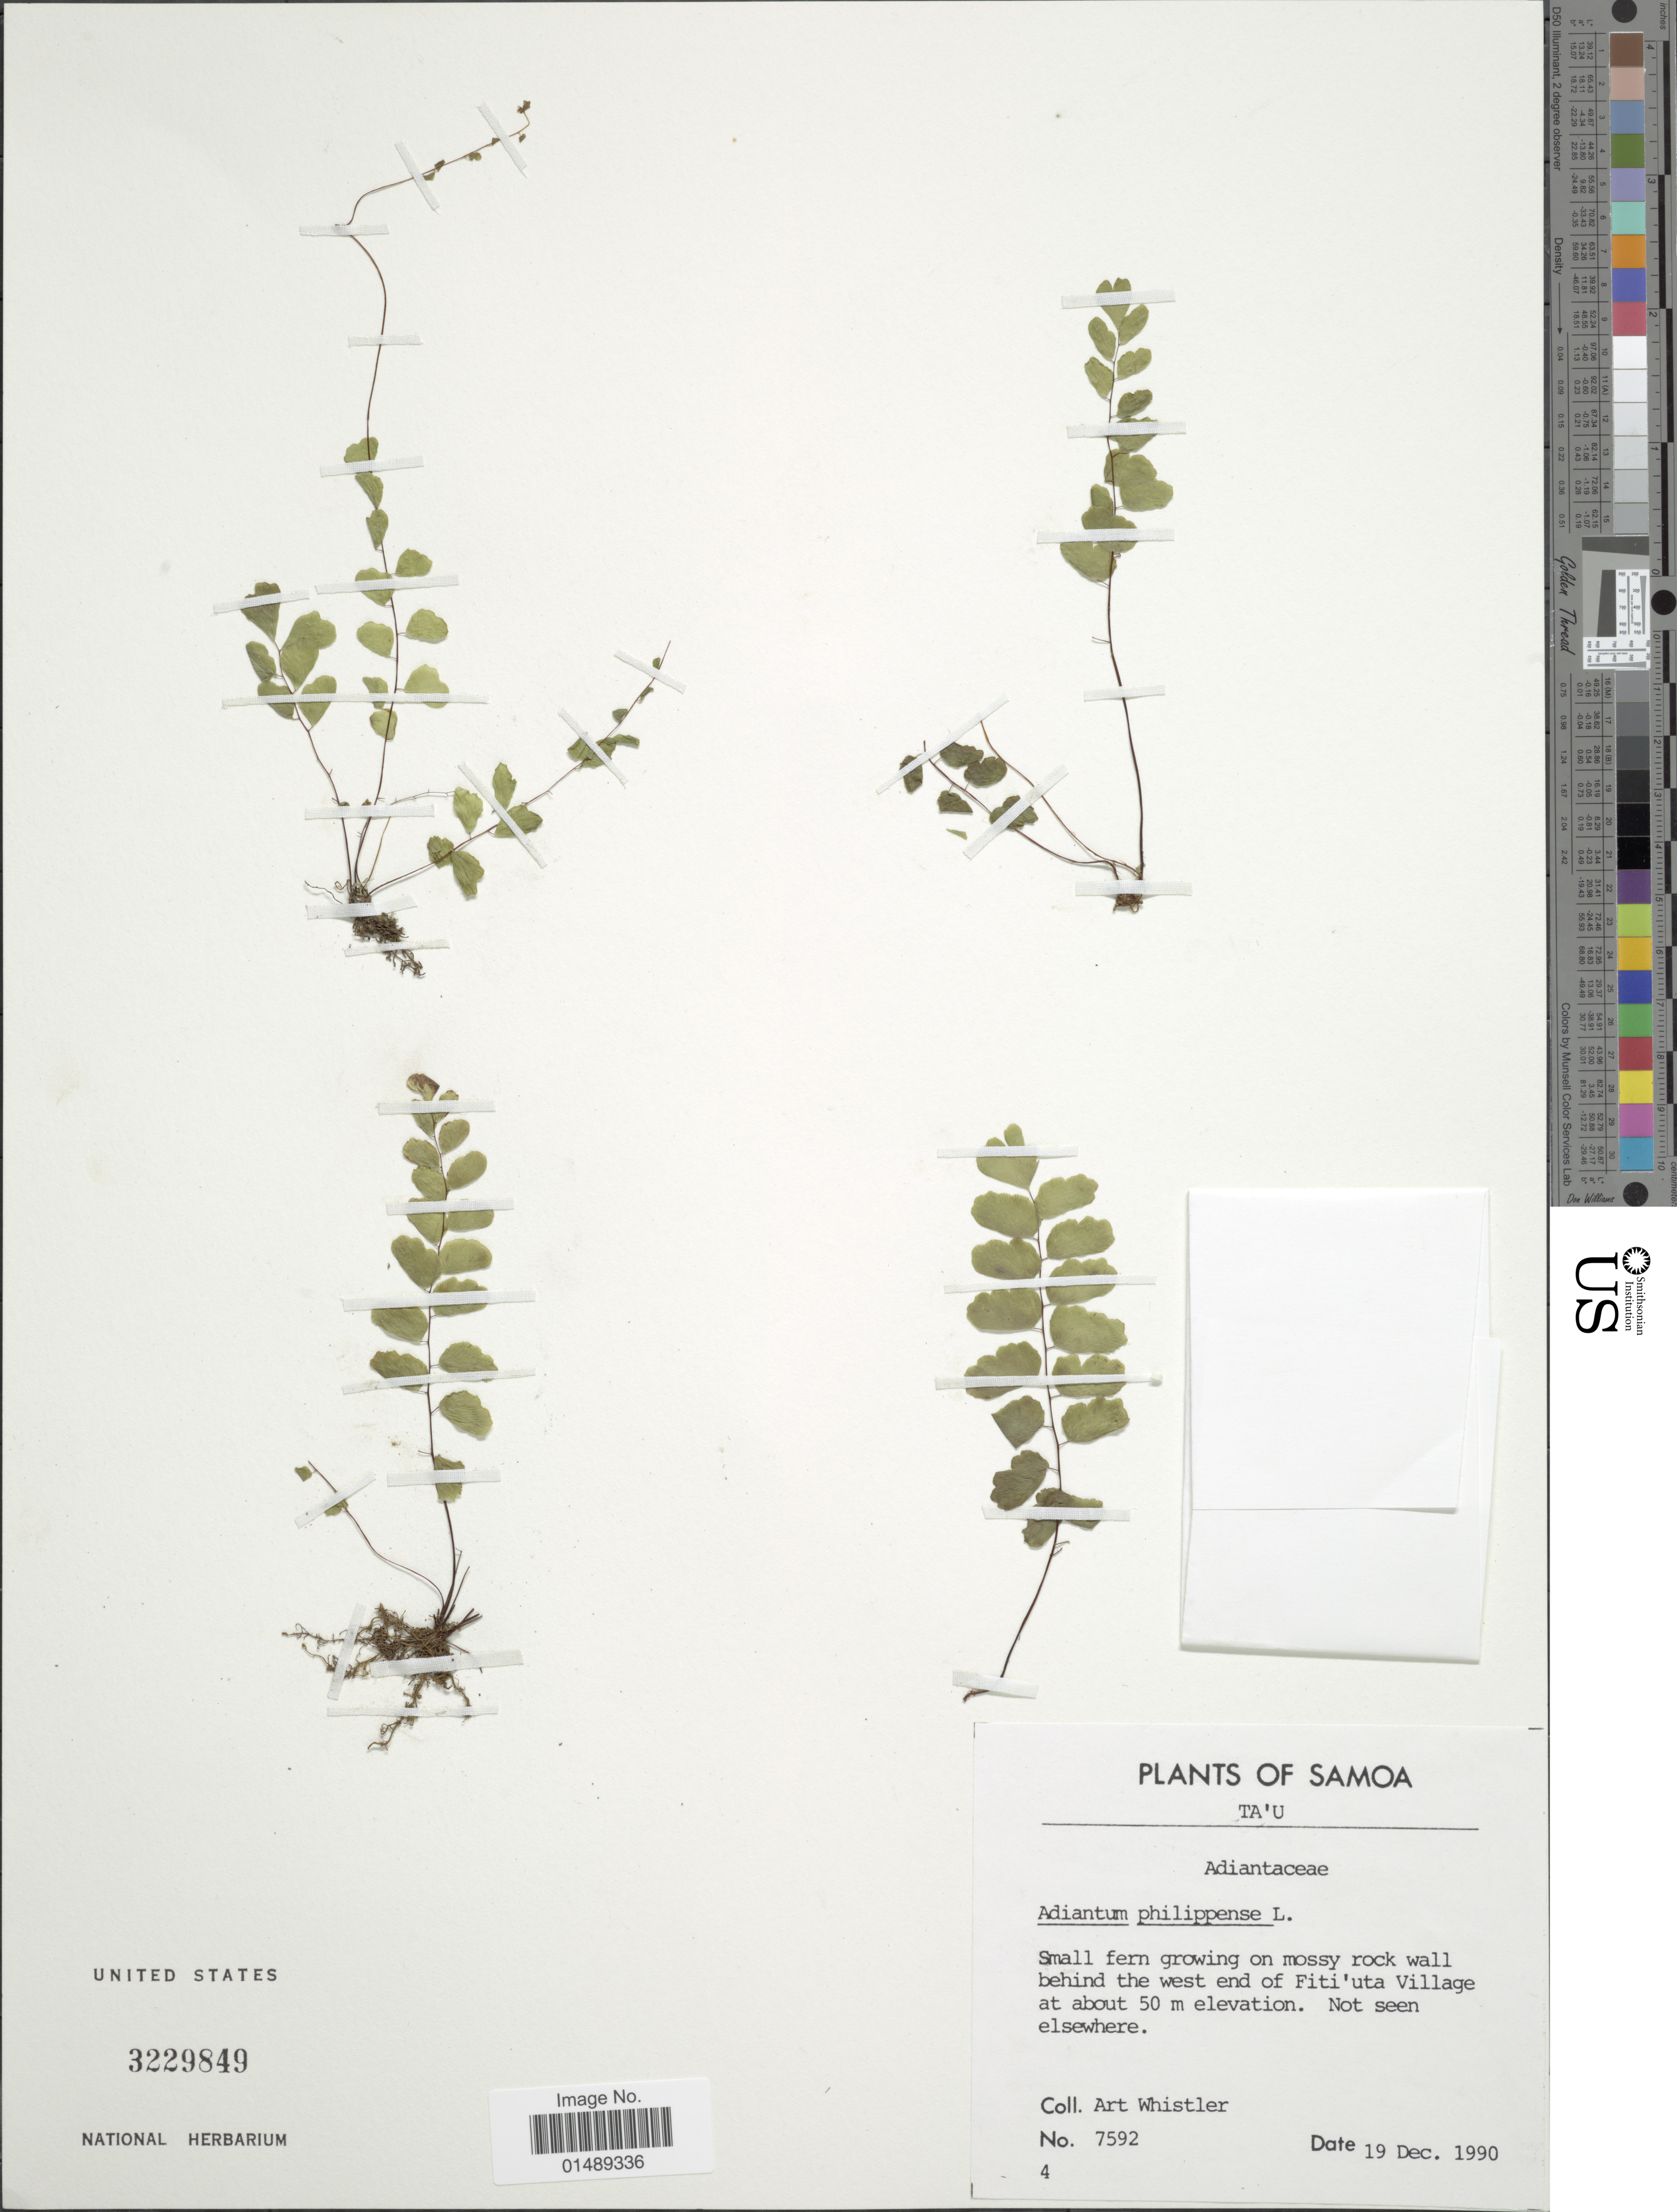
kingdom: Plantae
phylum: Tracheophyta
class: Polypodiopsida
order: Polypodiales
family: Pteridaceae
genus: Adiantum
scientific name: Adiantum philippense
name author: L.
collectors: A. Whistler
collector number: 7592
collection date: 1990-12-19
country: American Samoa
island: Ta'u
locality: Ta'u, wet end of Fitiúta village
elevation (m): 50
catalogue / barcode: US 3229849